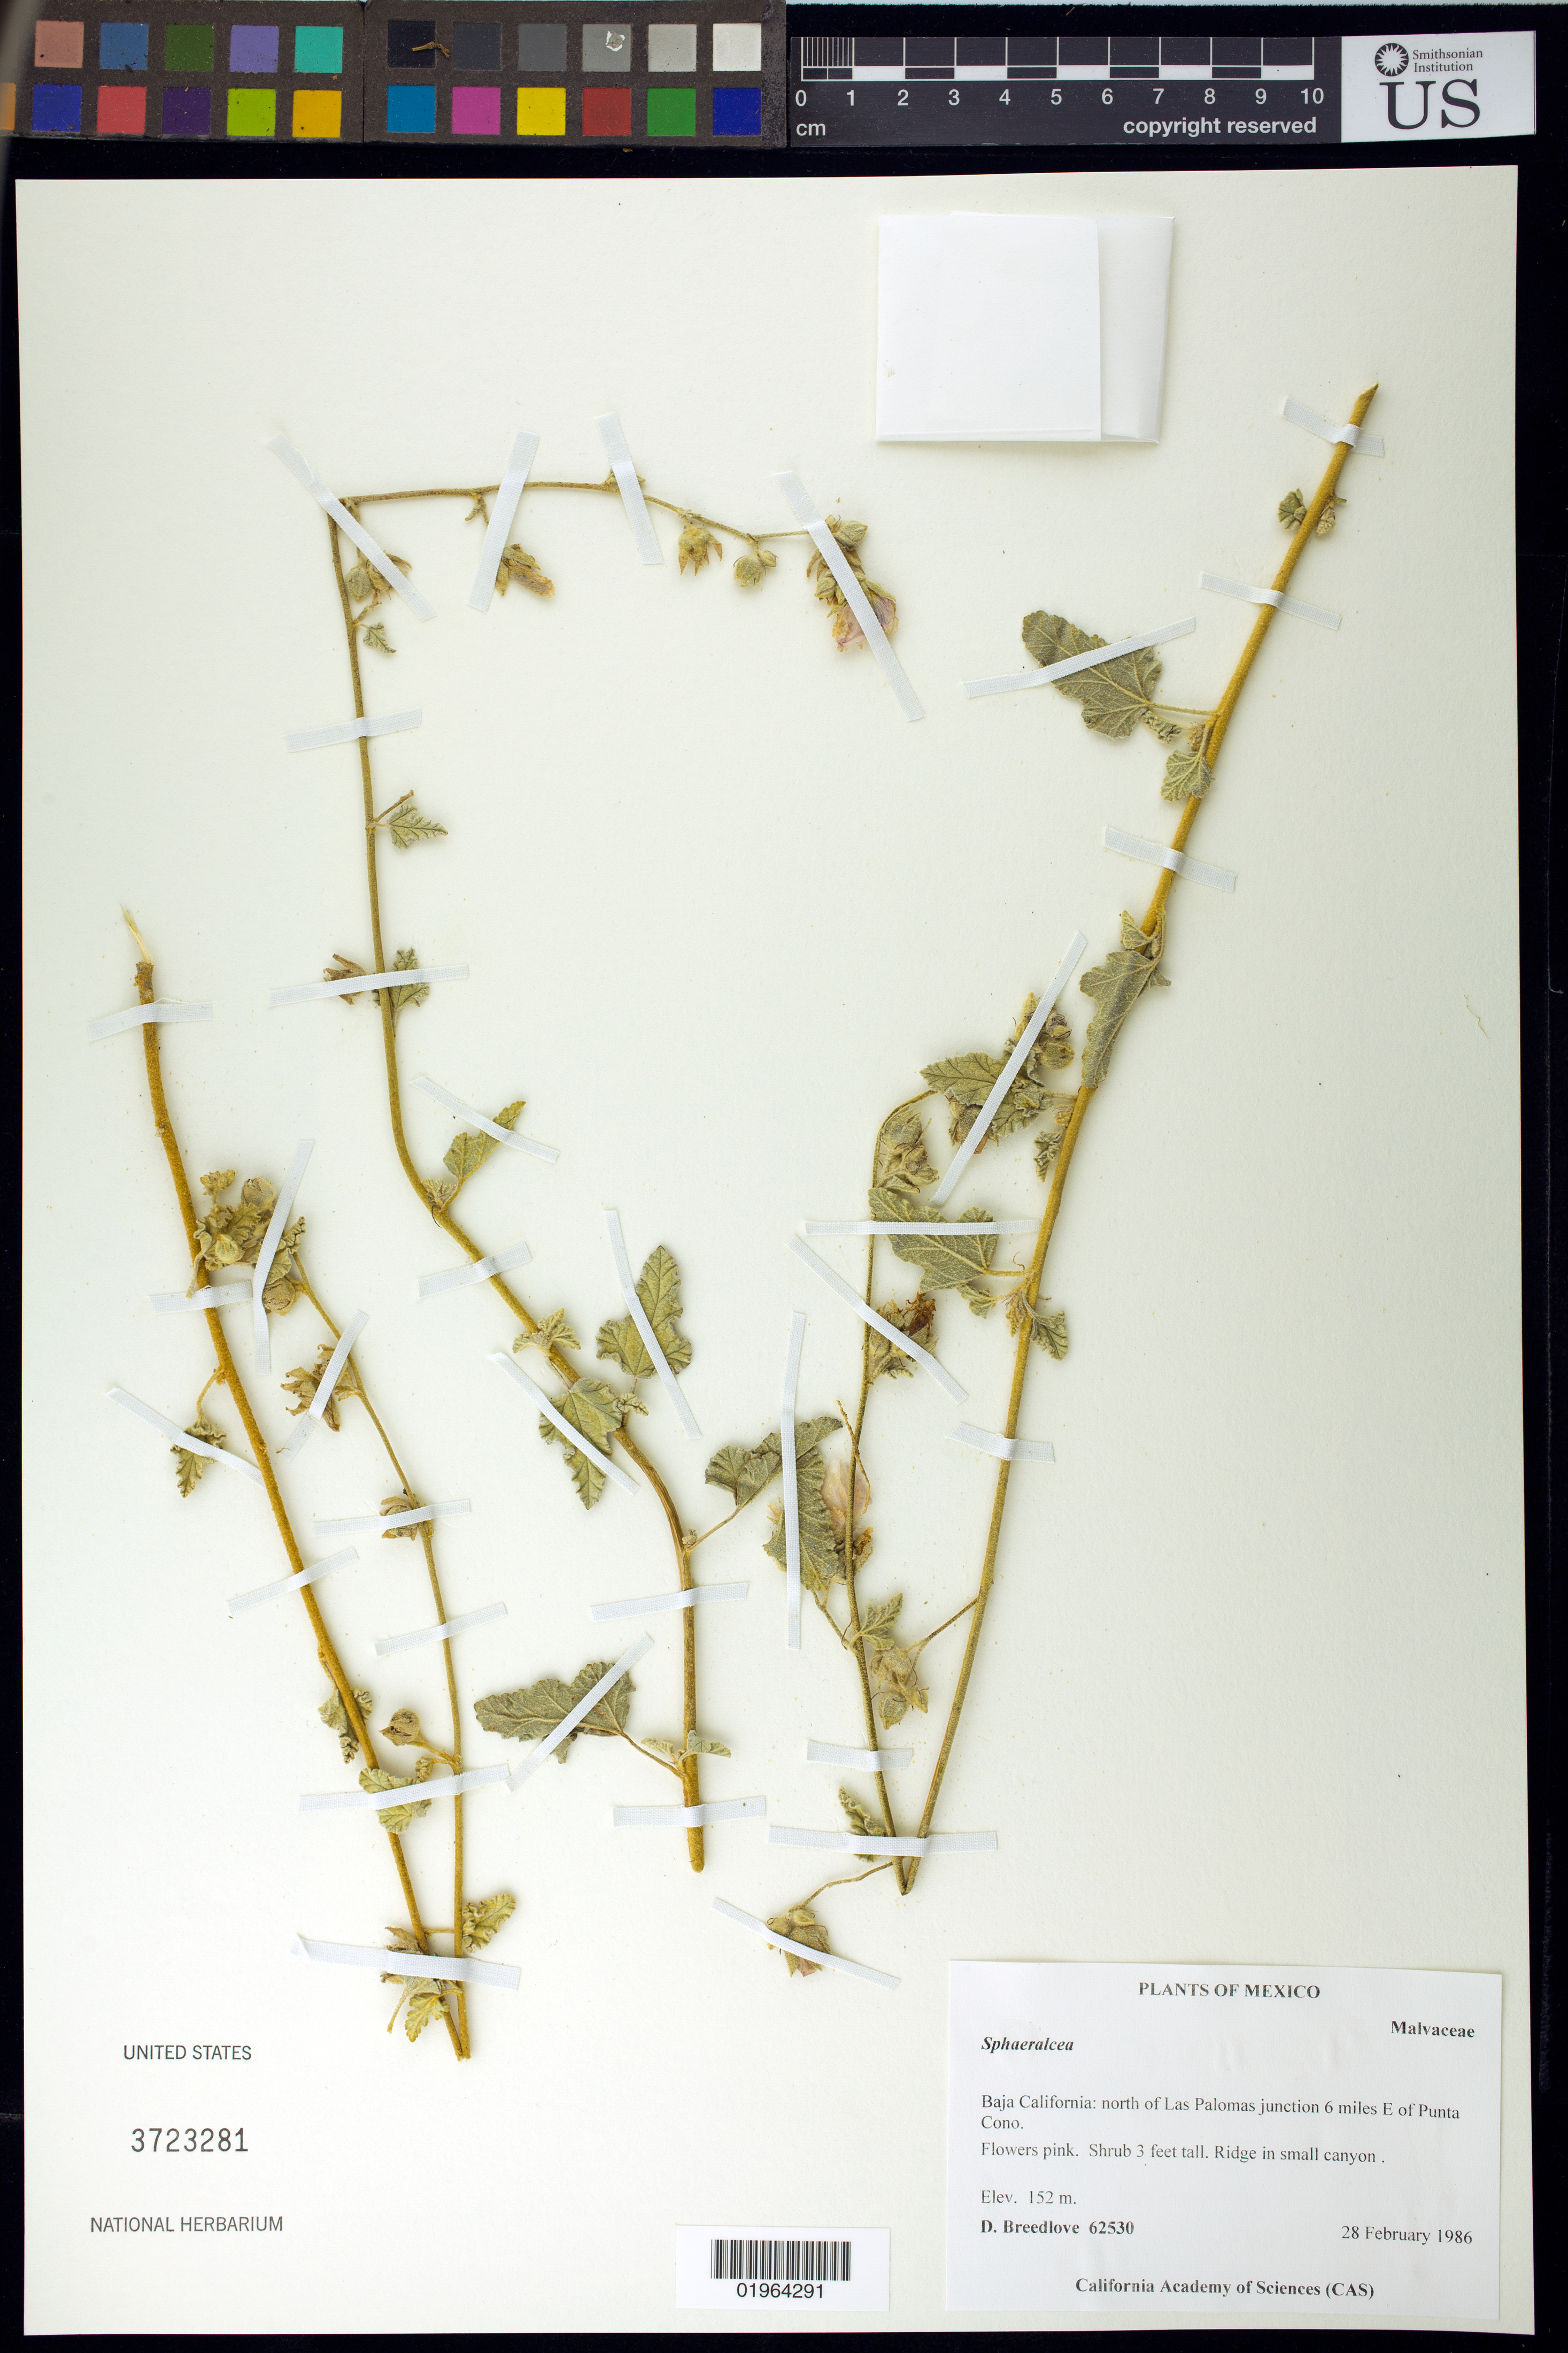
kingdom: Plantae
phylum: Tracheophyta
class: Magnoliopsida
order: Malvales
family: Malvaceae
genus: Sphaeralcea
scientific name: Sphaeralcea sp.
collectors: D. E. Breedlove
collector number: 62530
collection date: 1986-02-28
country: Mexico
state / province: Baja California Norte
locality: N of Las Palomas junction 6 mi. E of Punta Cono.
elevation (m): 152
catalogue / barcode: US 3723281